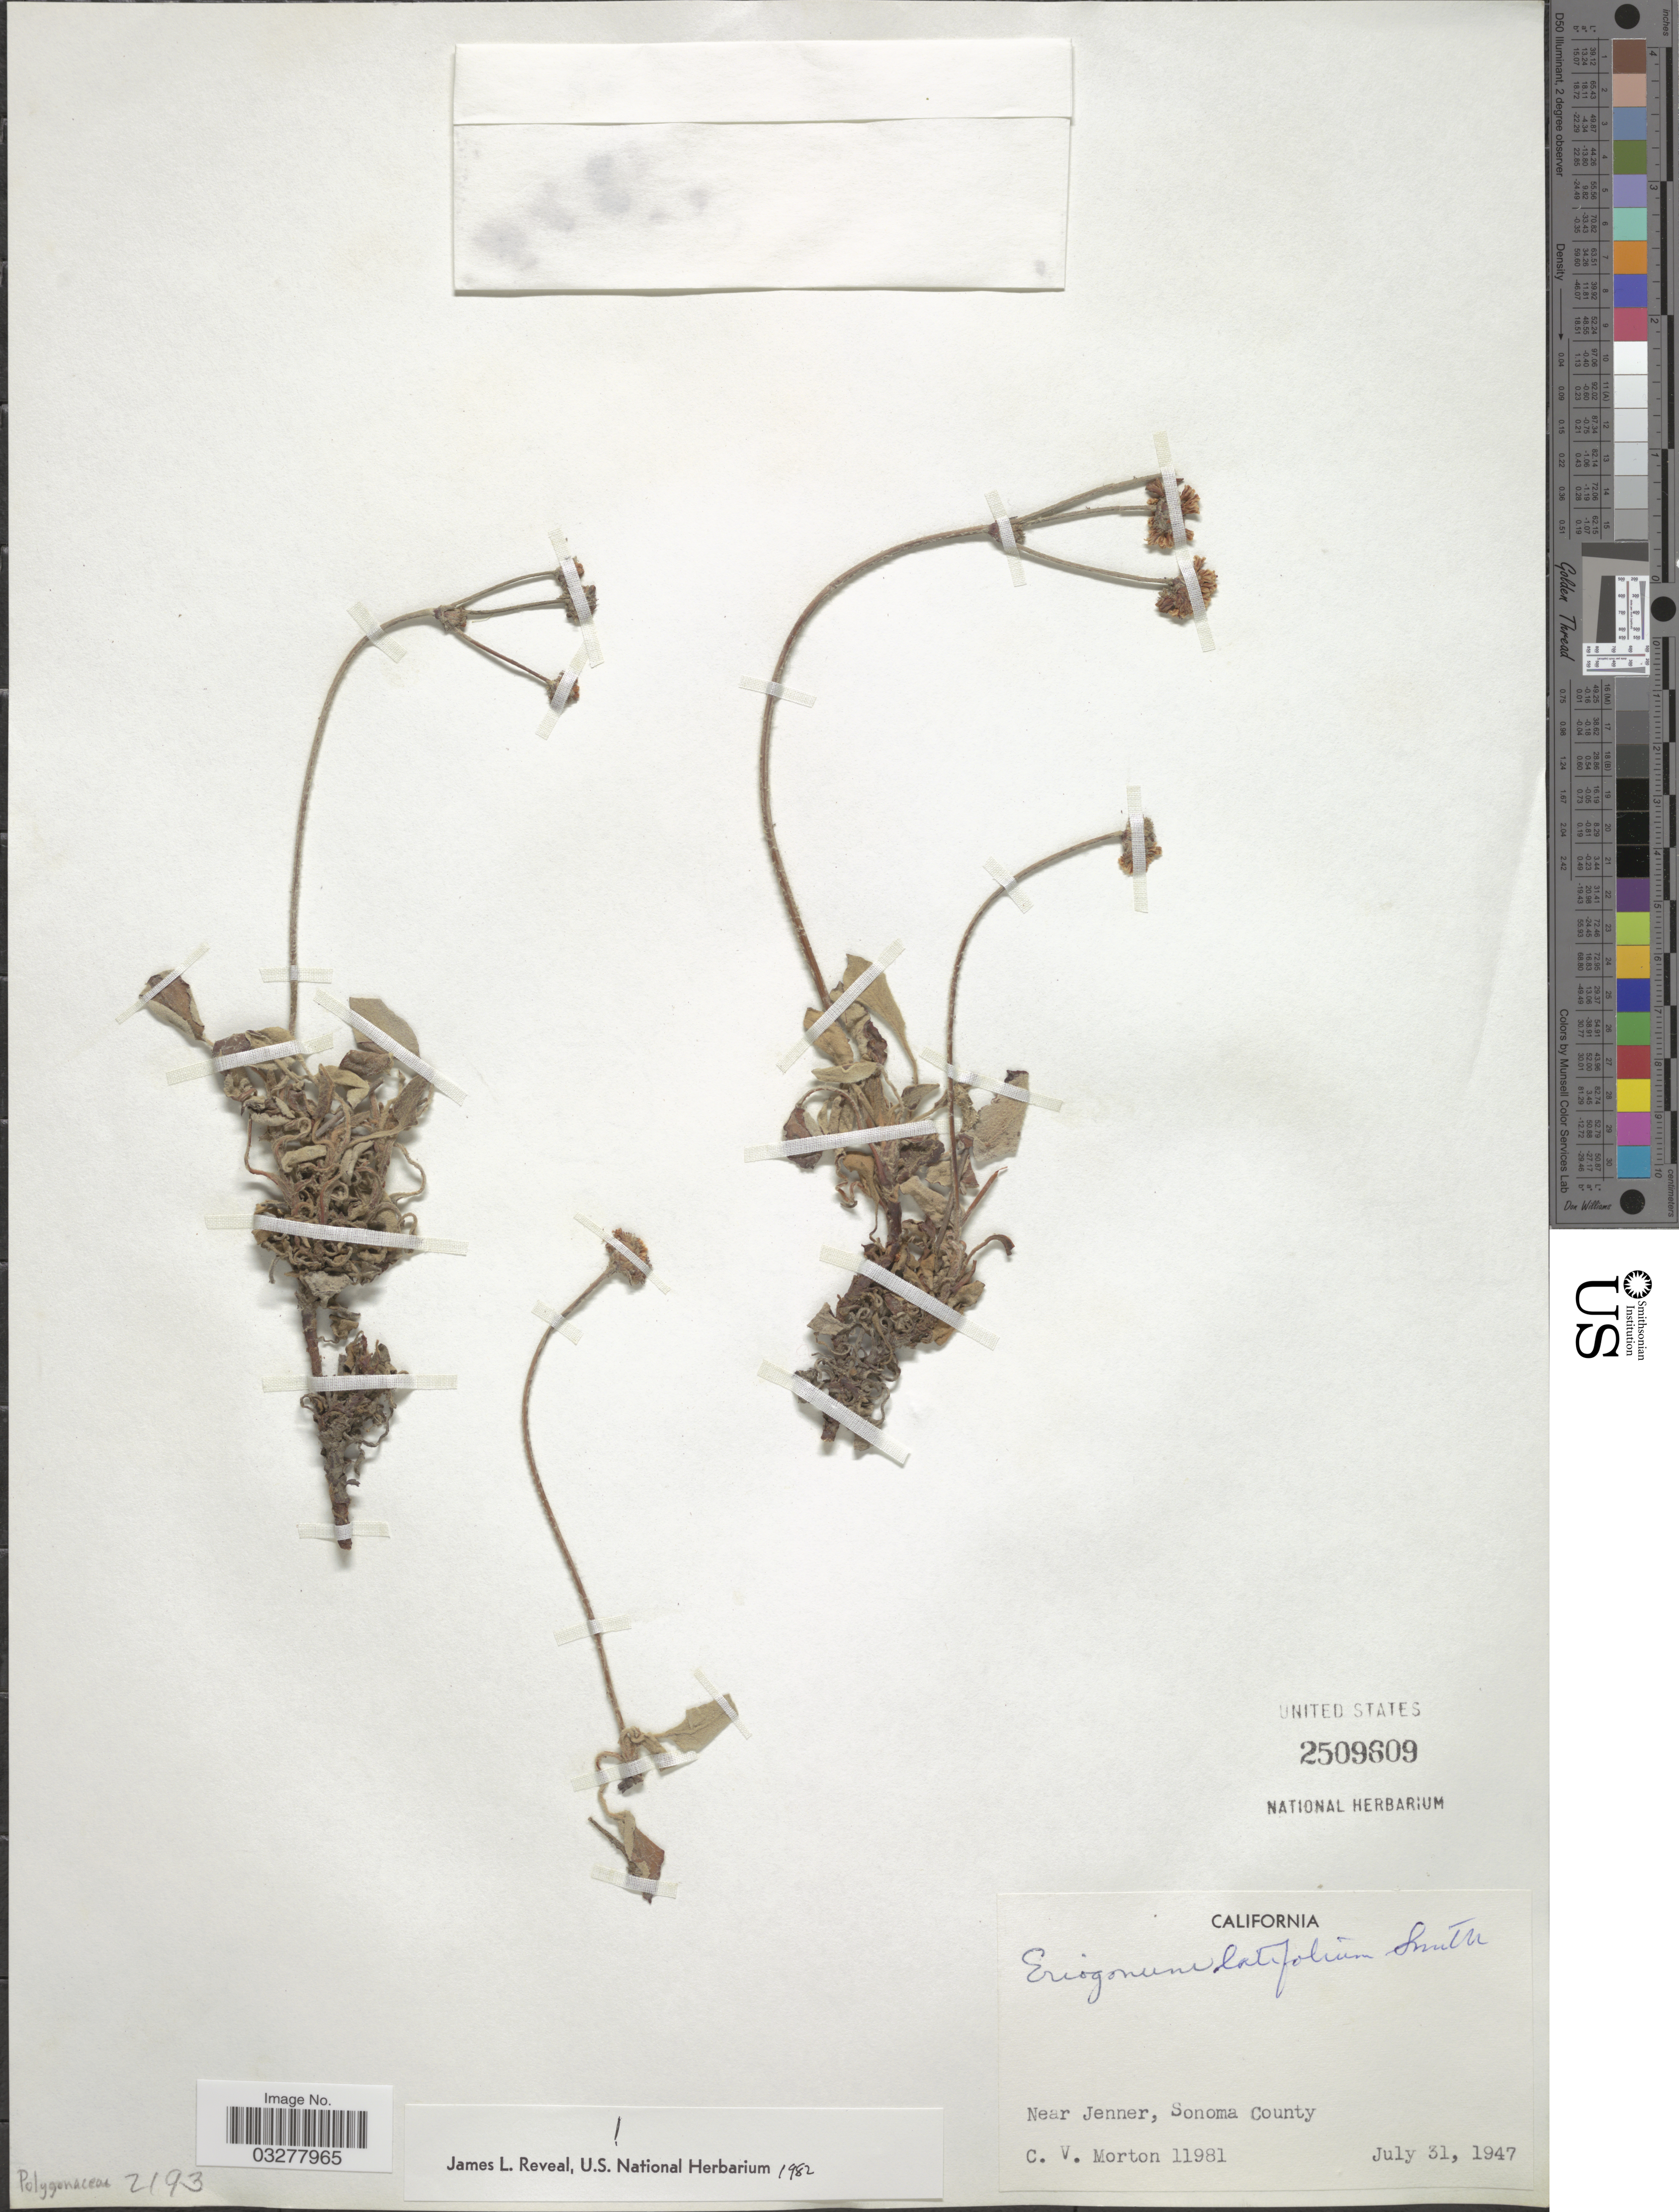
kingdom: Plantae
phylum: Tracheophyta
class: Magnoliopsida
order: Caryophyllales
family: Polygonaceae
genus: Eriogonum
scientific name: Eriogonum latifolium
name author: Sm.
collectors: C. V. Morton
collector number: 11981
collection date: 1947-07-31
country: United States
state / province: California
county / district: Sonoma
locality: Near Jenner, Sonoma County.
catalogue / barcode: US 2509609